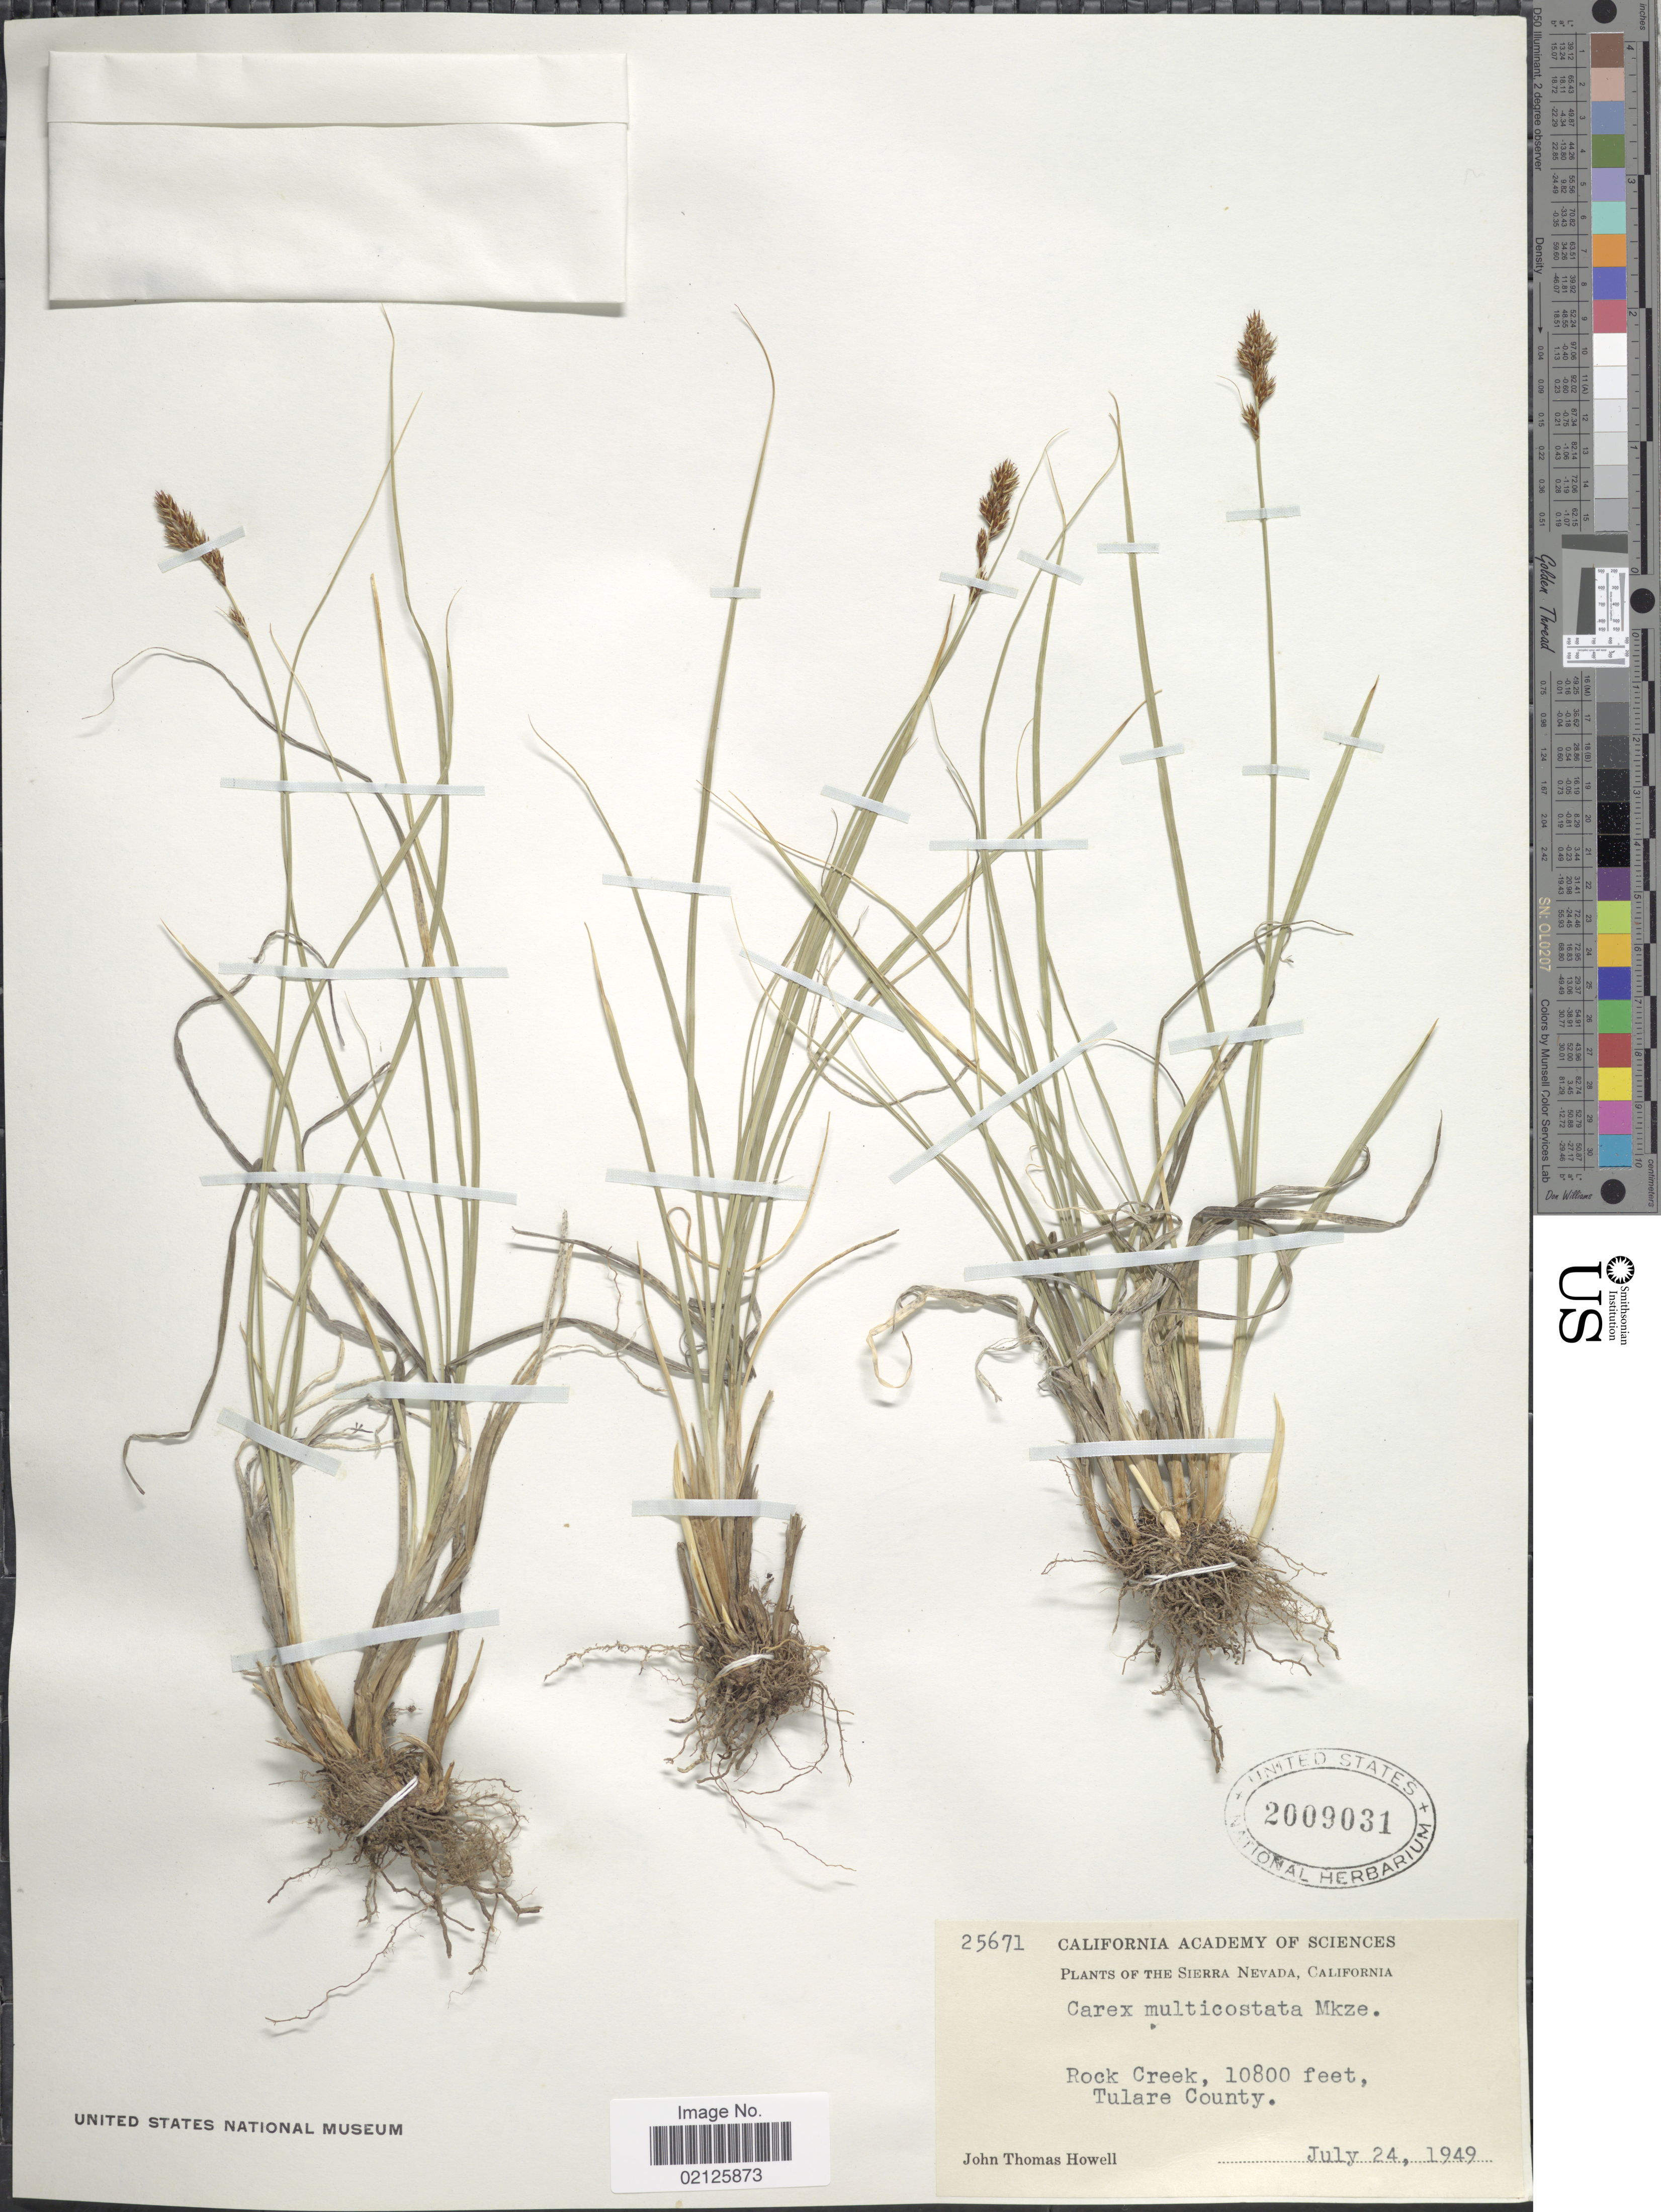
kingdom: Plantae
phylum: Tracheophyta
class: Liliopsida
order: Poales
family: Cyperaceae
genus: Carex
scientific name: Carex multicostata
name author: Mack.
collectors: J. T. Howell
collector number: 25671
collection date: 1949-07-24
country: United States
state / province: California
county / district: Tulare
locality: The Sierra Nevada, Rock Creek, Tulare County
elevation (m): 3292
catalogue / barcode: US 2009031